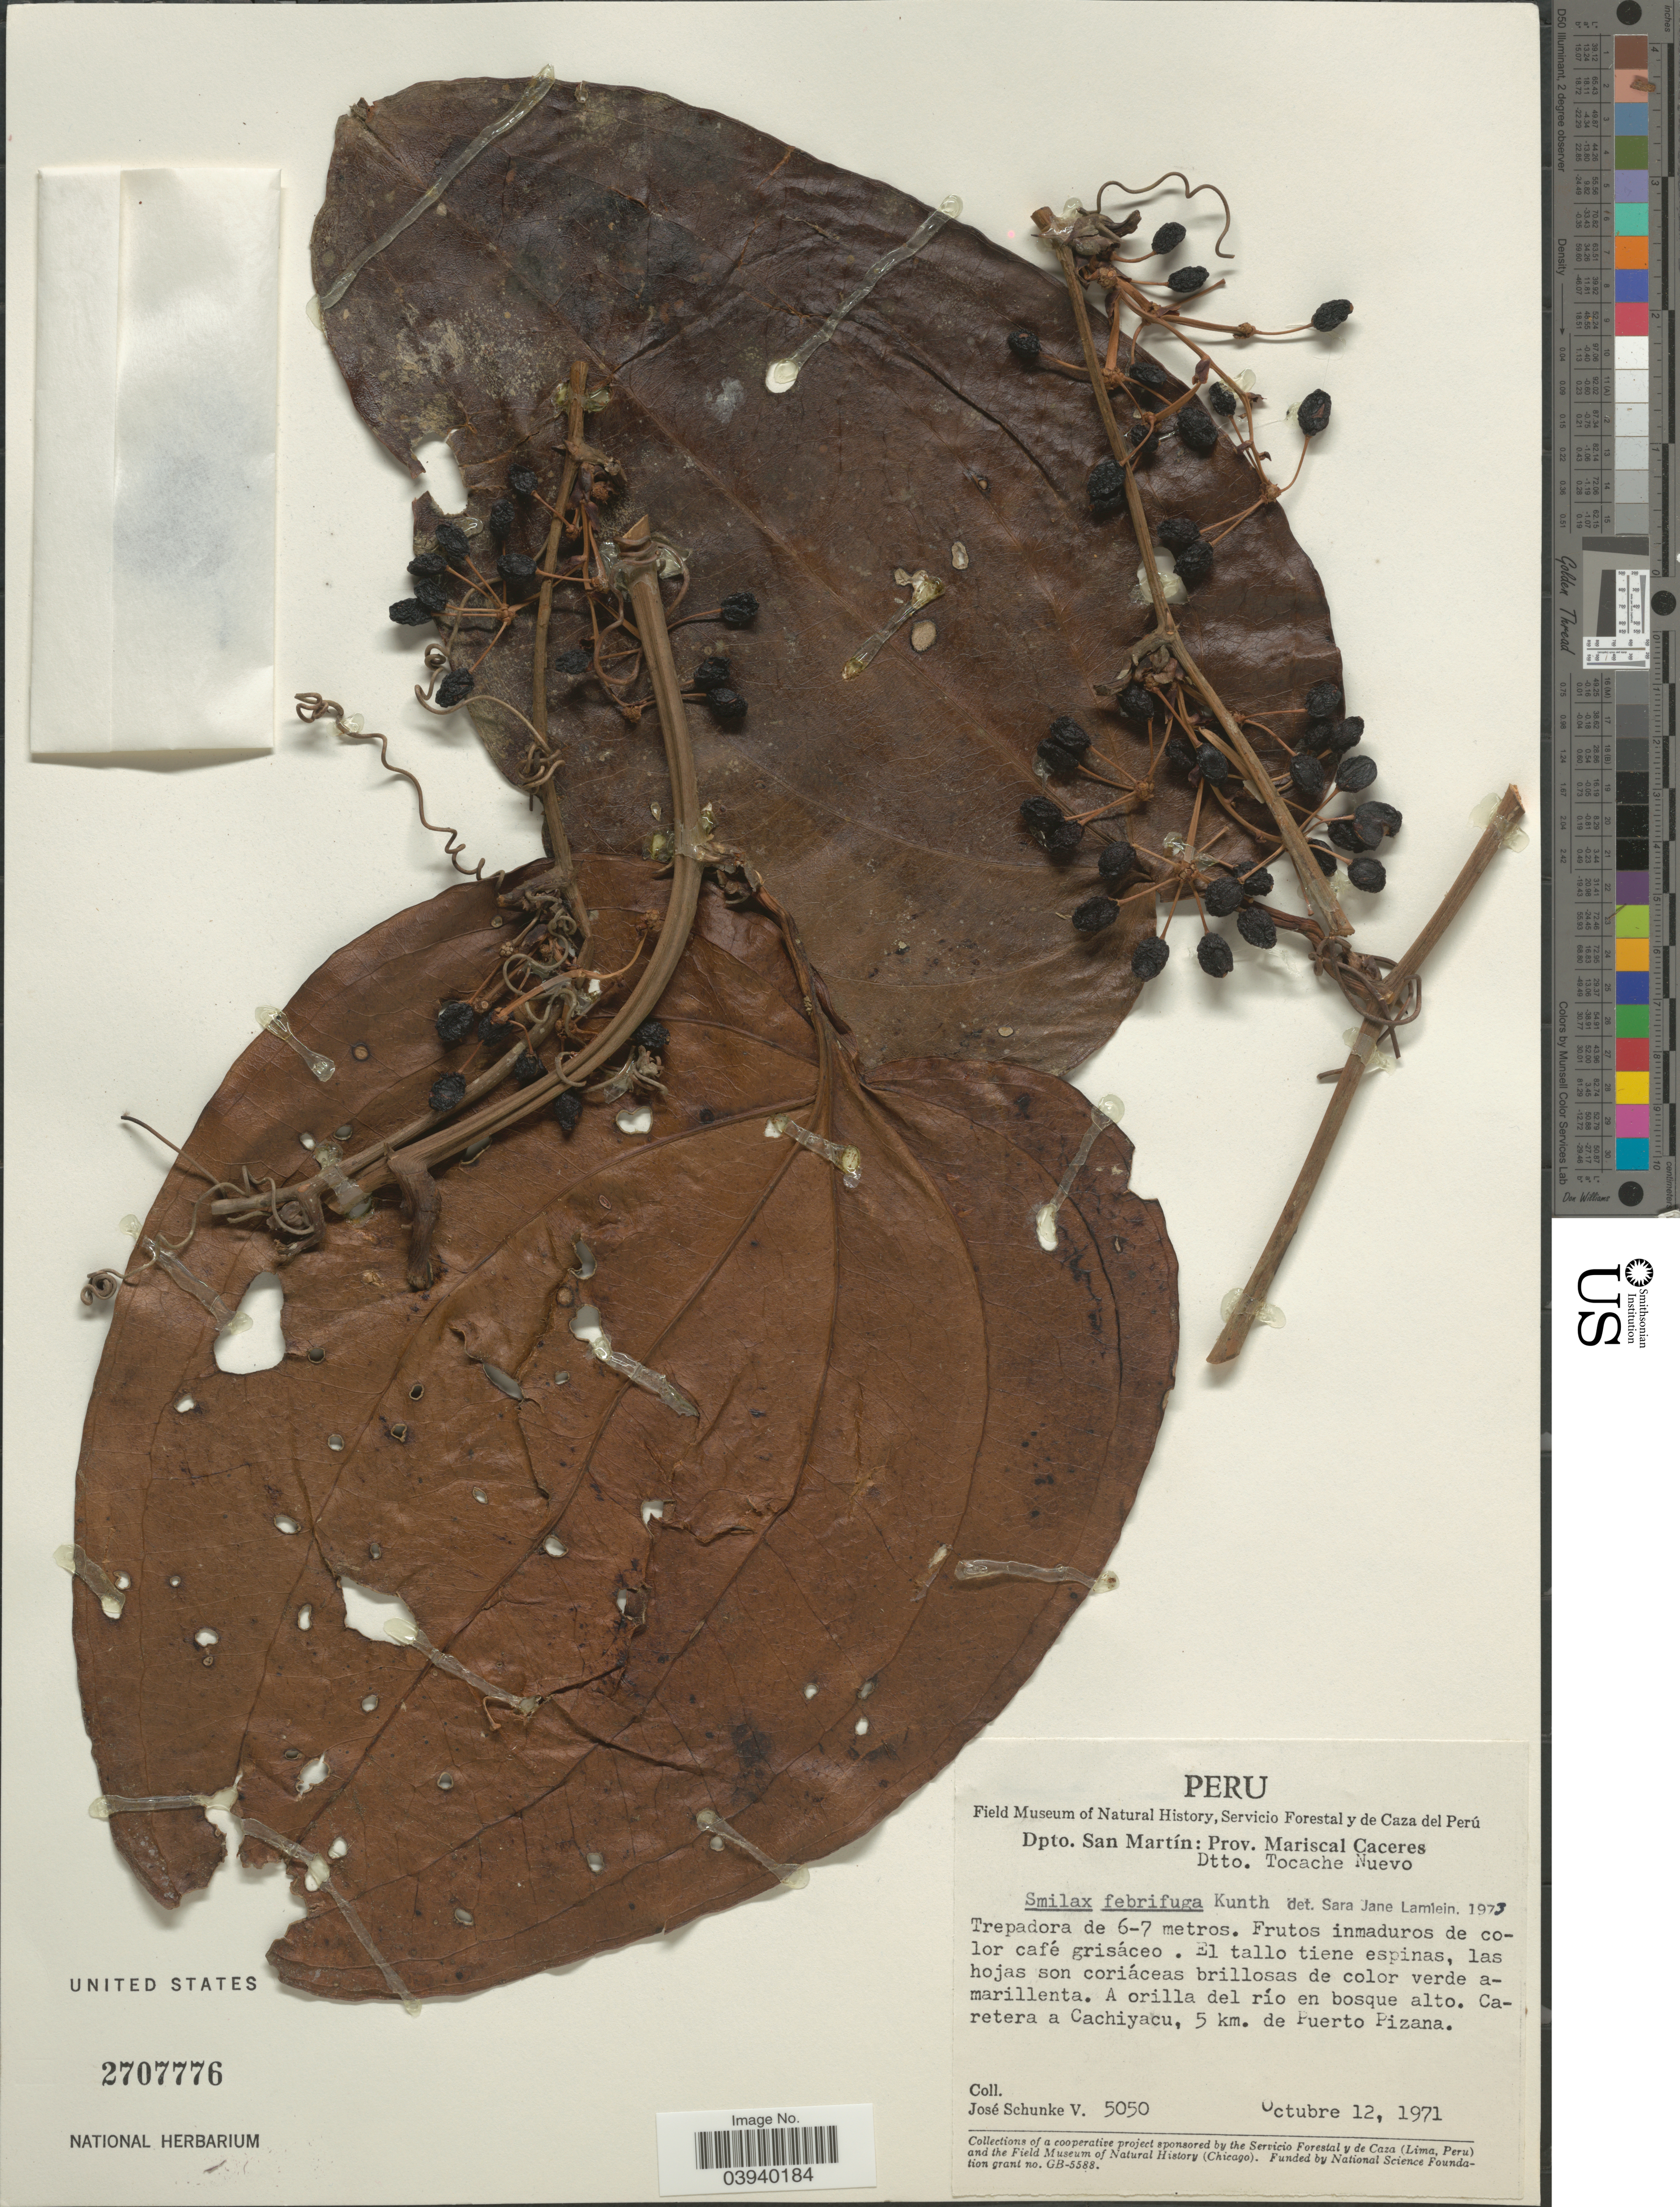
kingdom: Plantae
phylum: Tracheophyta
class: Liliopsida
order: Liliales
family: Smilacaceae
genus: Smilax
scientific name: Smilax febrifuga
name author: Kunth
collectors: J. Schunke Vigo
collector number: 5050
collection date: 1971-10-12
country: Peru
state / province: San Martín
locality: Dpto. San Martín: Prov. Mariscal Caceres. Dtto. Tocache Nuevo. A orilla del río en bosque alto. Caretera a Cachiyacu, 5 km. de Puerto Pizana.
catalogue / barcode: US 2707776